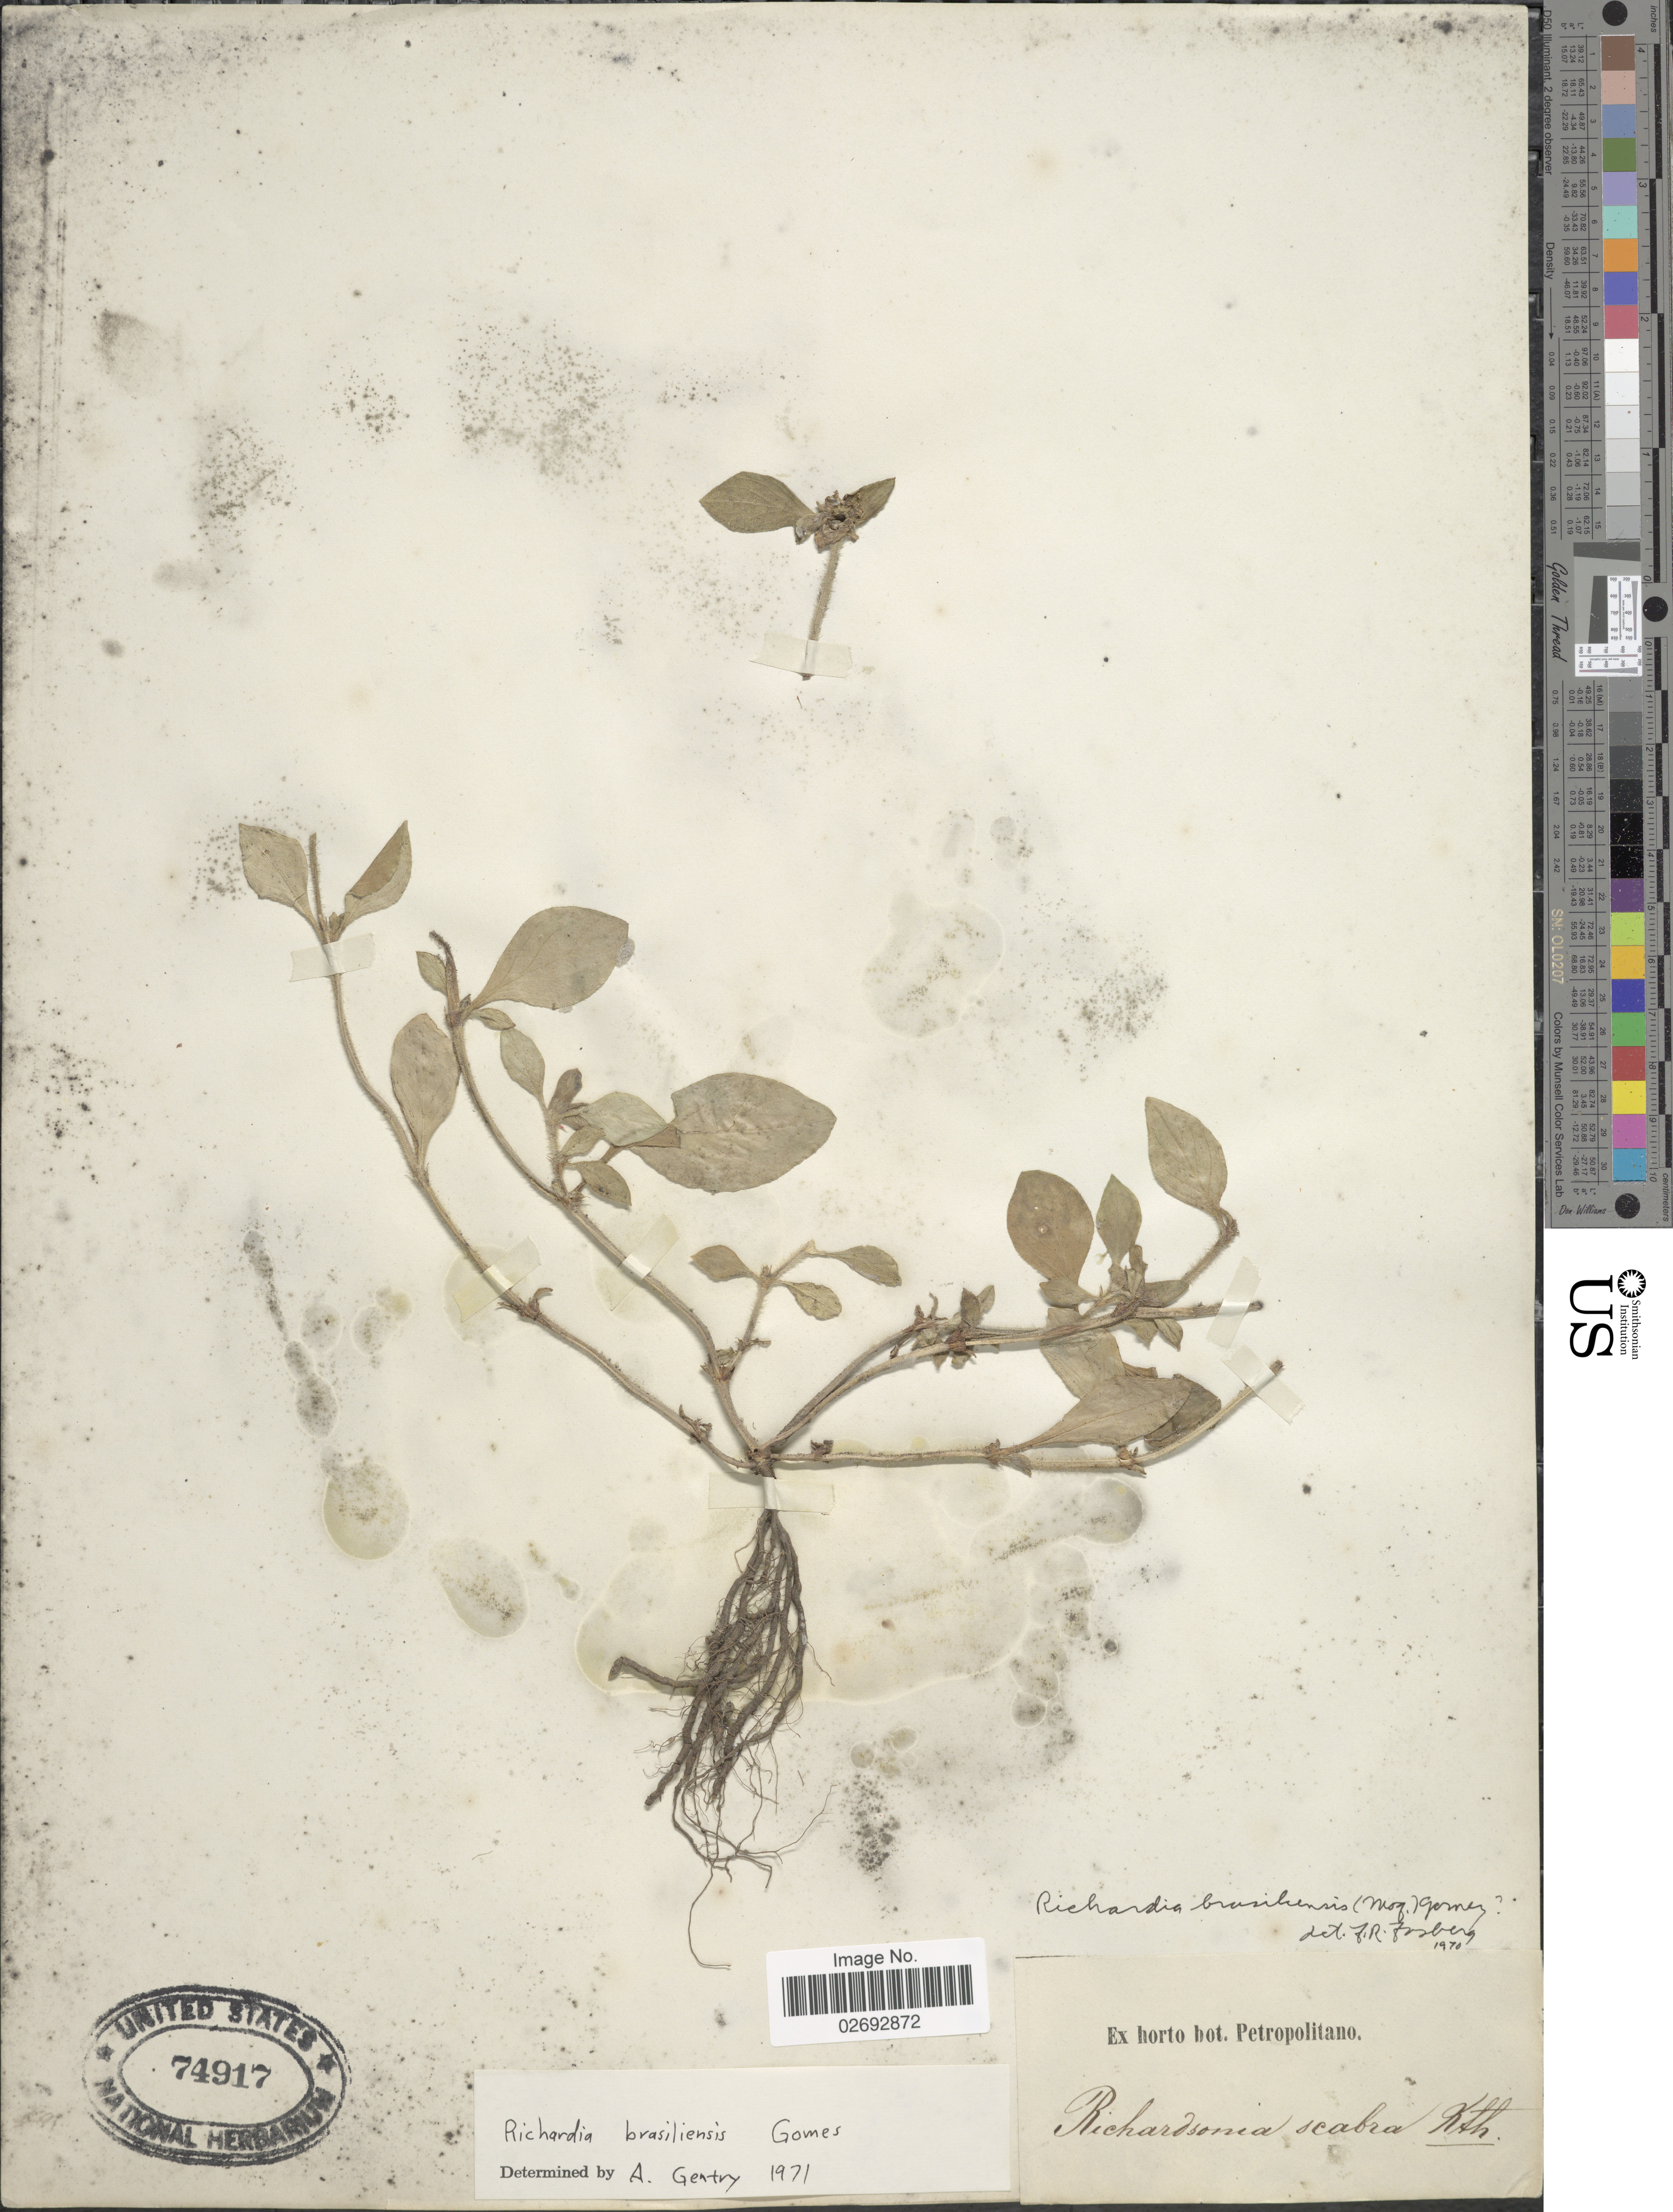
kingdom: Plantae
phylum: Tracheophyta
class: Magnoliopsida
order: Gentianales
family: Rubiaceae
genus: Richardia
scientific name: Richardia brasiliensis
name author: Gomes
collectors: ex Horto Bot. Petropolitano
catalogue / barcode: US 74917